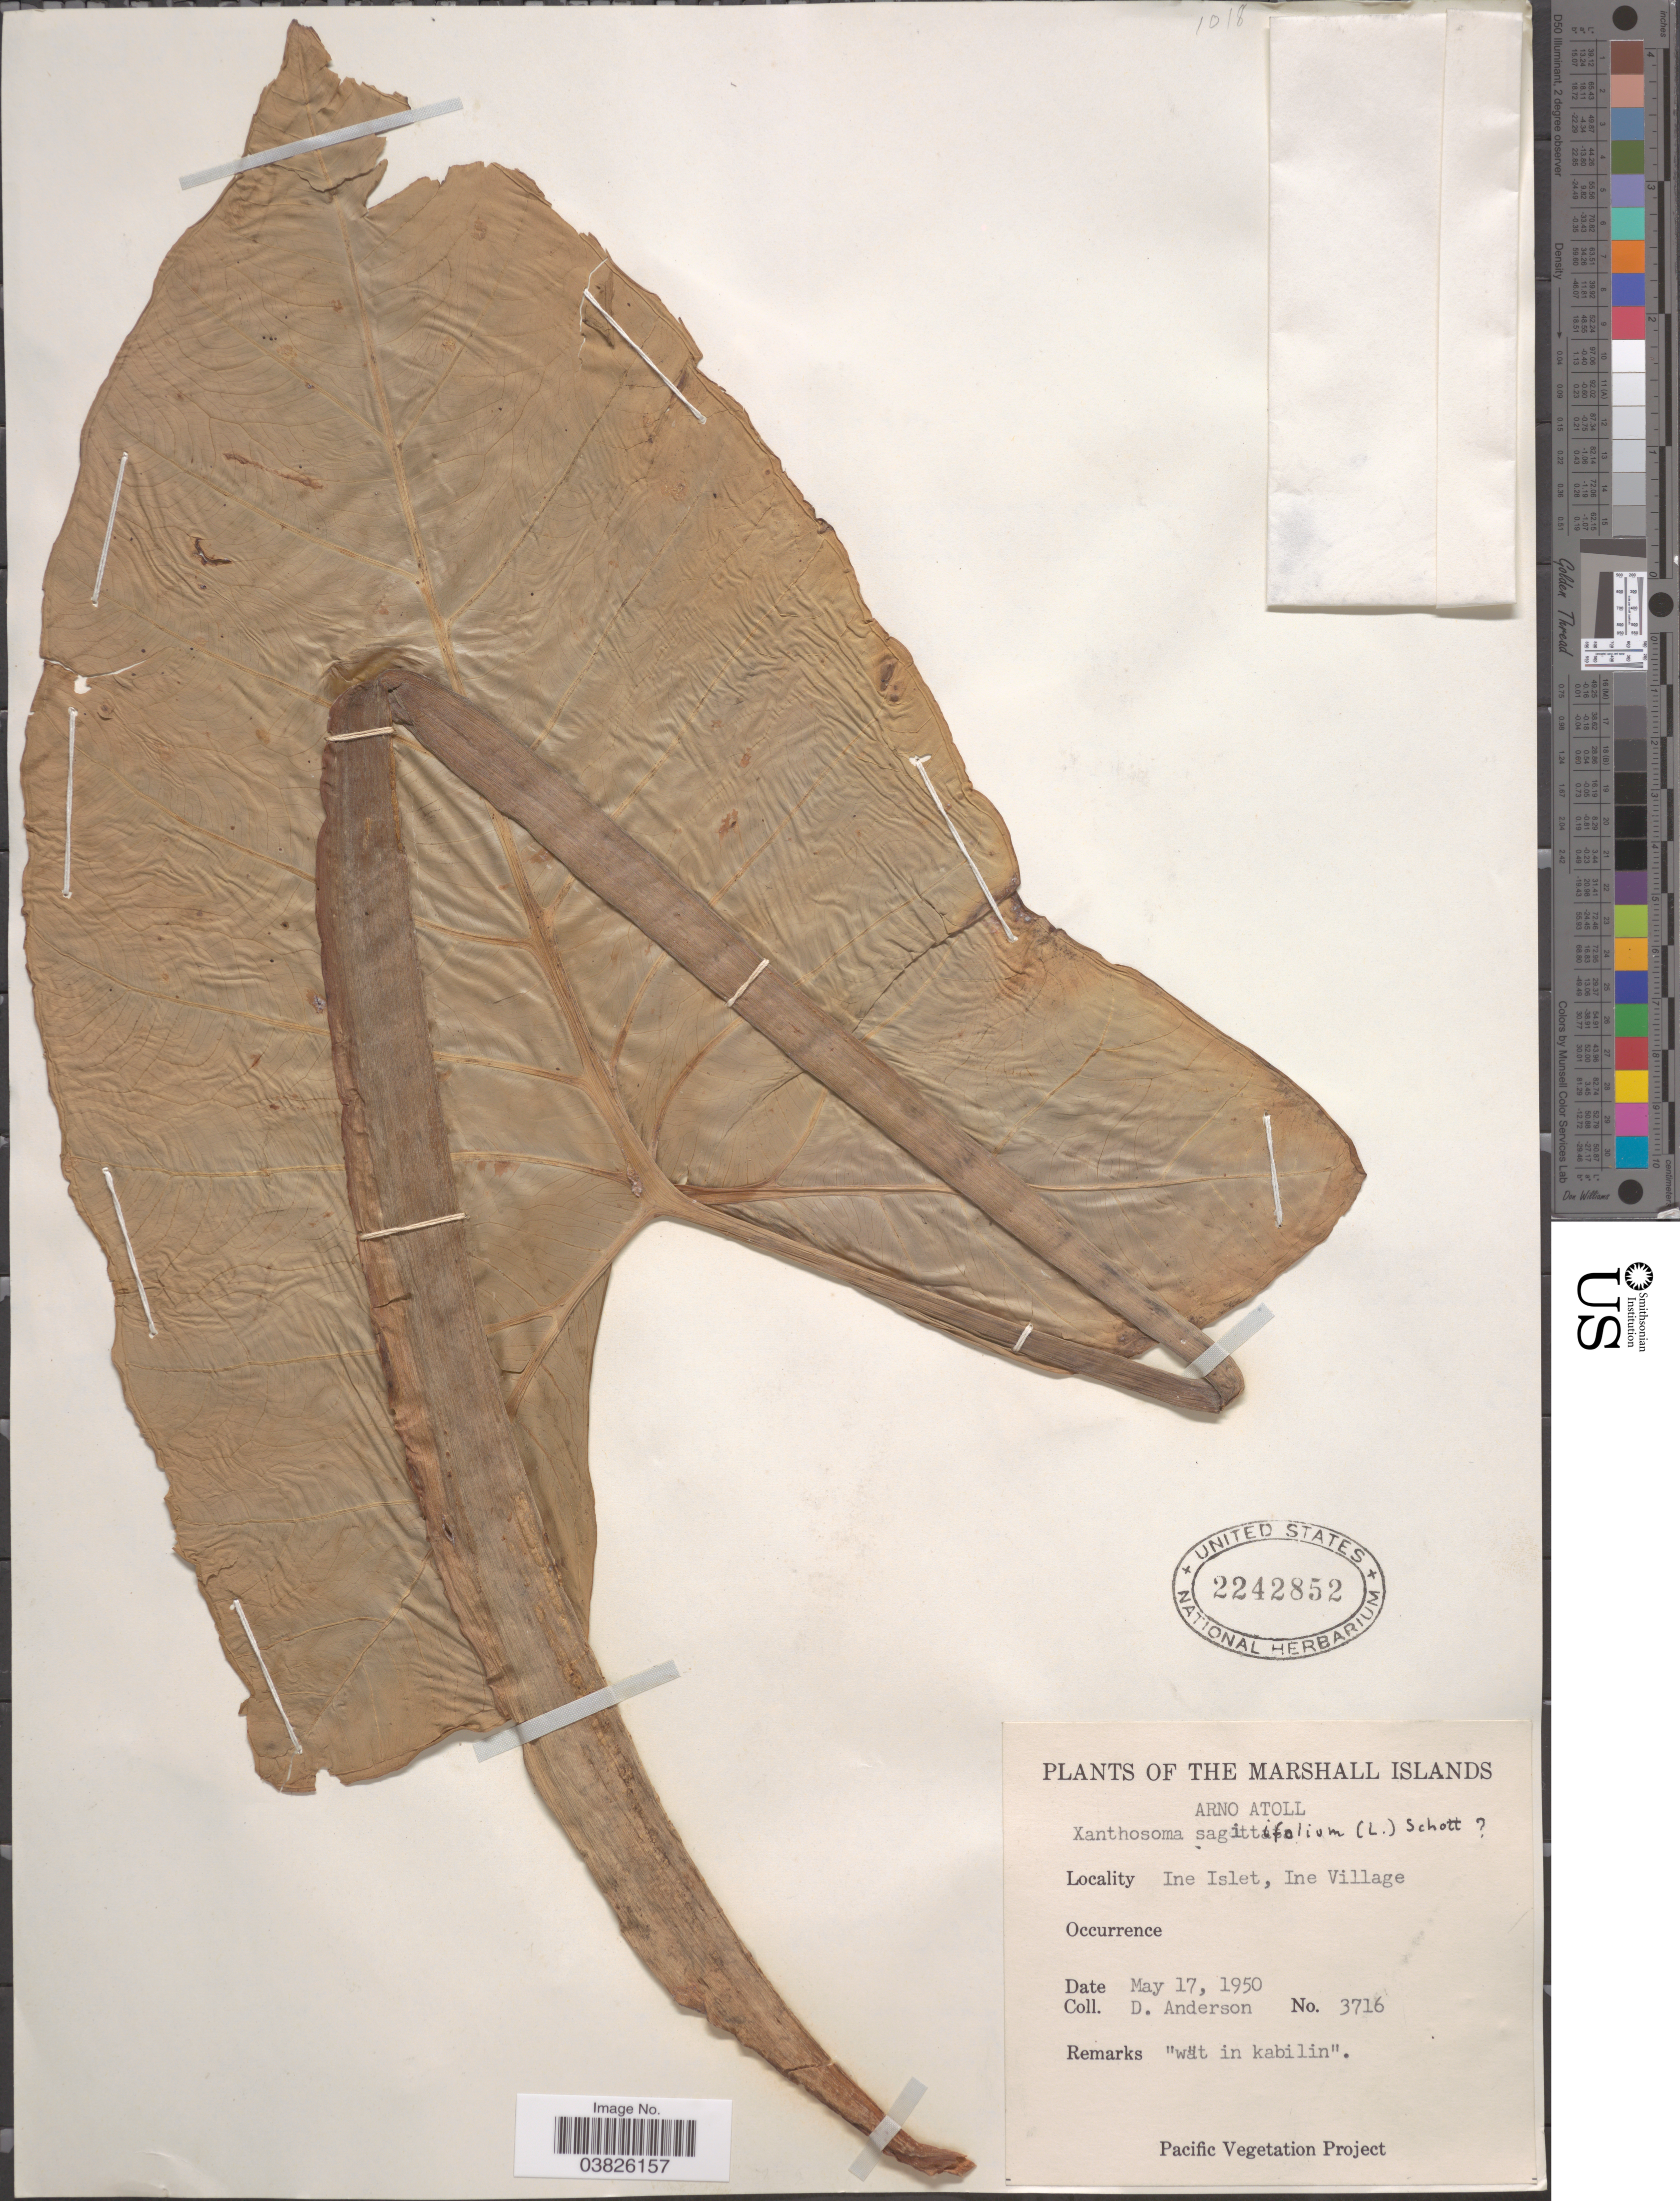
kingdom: Plantae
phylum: Tracheophyta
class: Liliopsida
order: Alismatales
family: Araceae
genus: Xanthosoma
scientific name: Xanthosoma sagittifolium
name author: (L.) Schott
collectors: D. Anderson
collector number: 3716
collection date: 1950-05-17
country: Marshall Islands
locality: Arno Atoll. Ine Islet, Ine Village.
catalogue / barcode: US 2242852